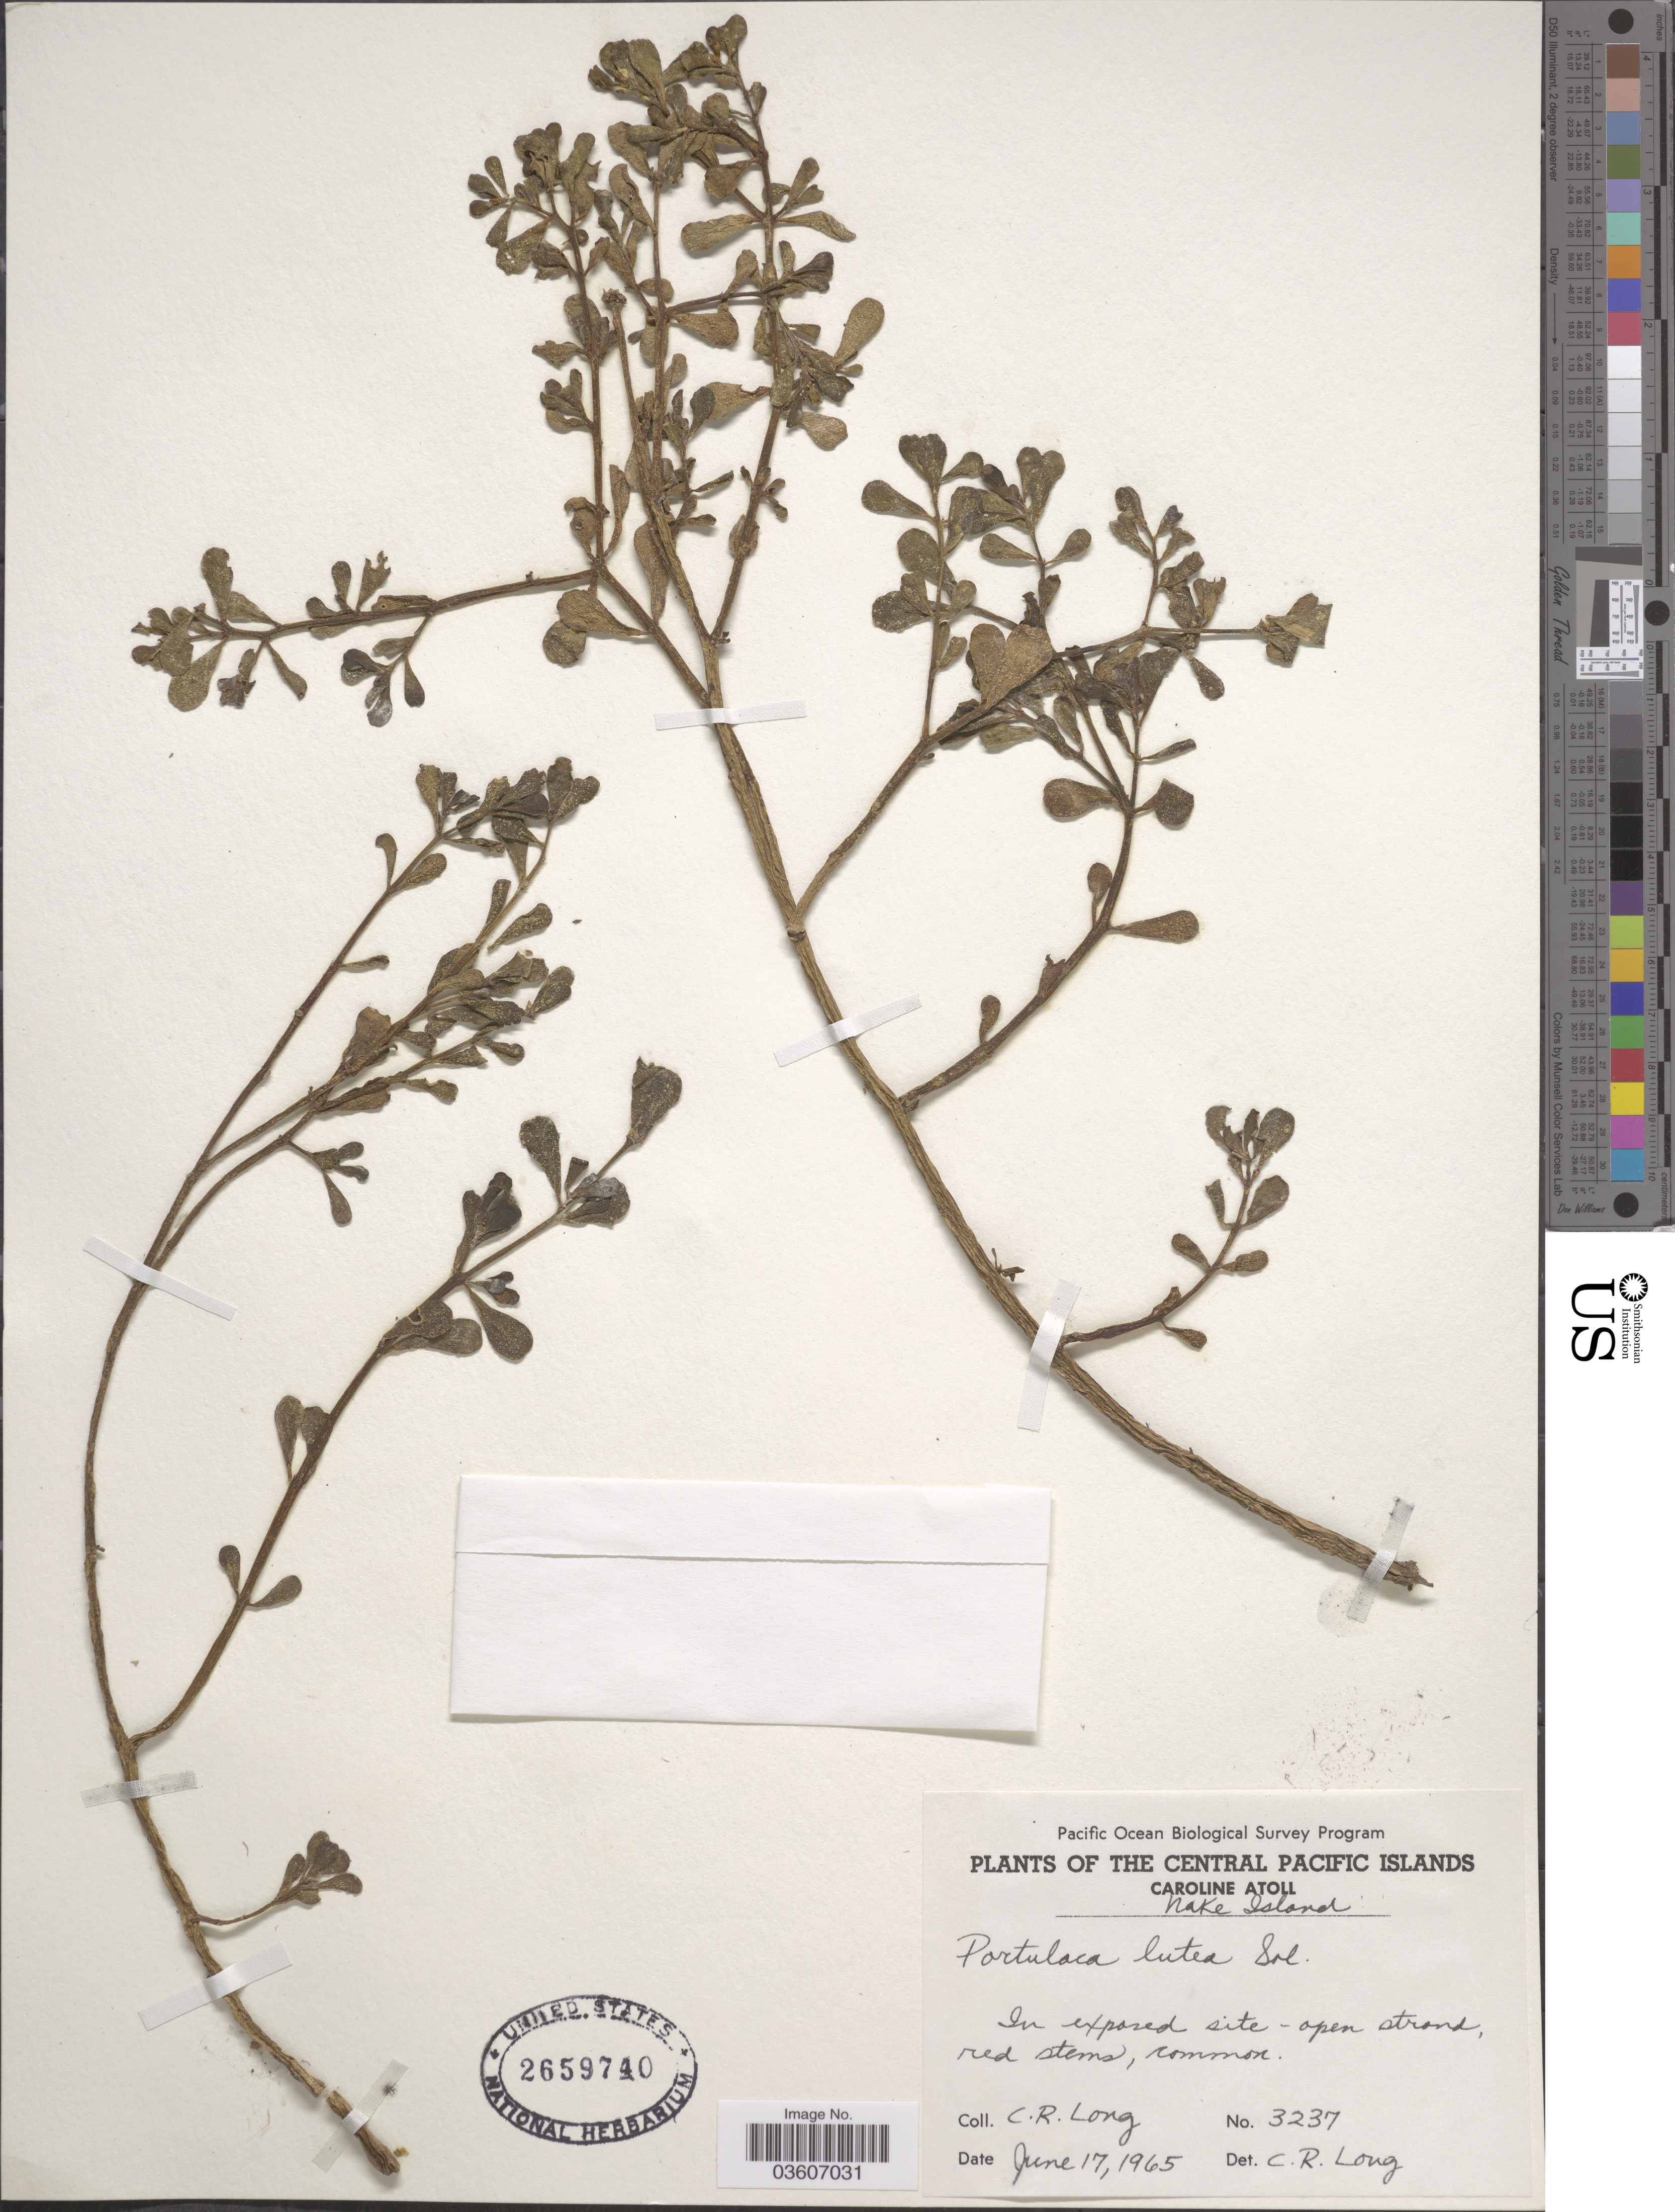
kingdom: Plantae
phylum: Tracheophyta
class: Magnoliopsida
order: Caryophyllales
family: Portulacaceae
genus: Portulaca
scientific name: Portulaca lutea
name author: Sol. ex G. Forst.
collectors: C. R. Long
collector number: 3237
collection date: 1965-06-17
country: Kiribati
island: Caroline Atoll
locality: The Central Pacific Islands. Caroline Atoll. Nake Island. In exposed site.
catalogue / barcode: US 2659740